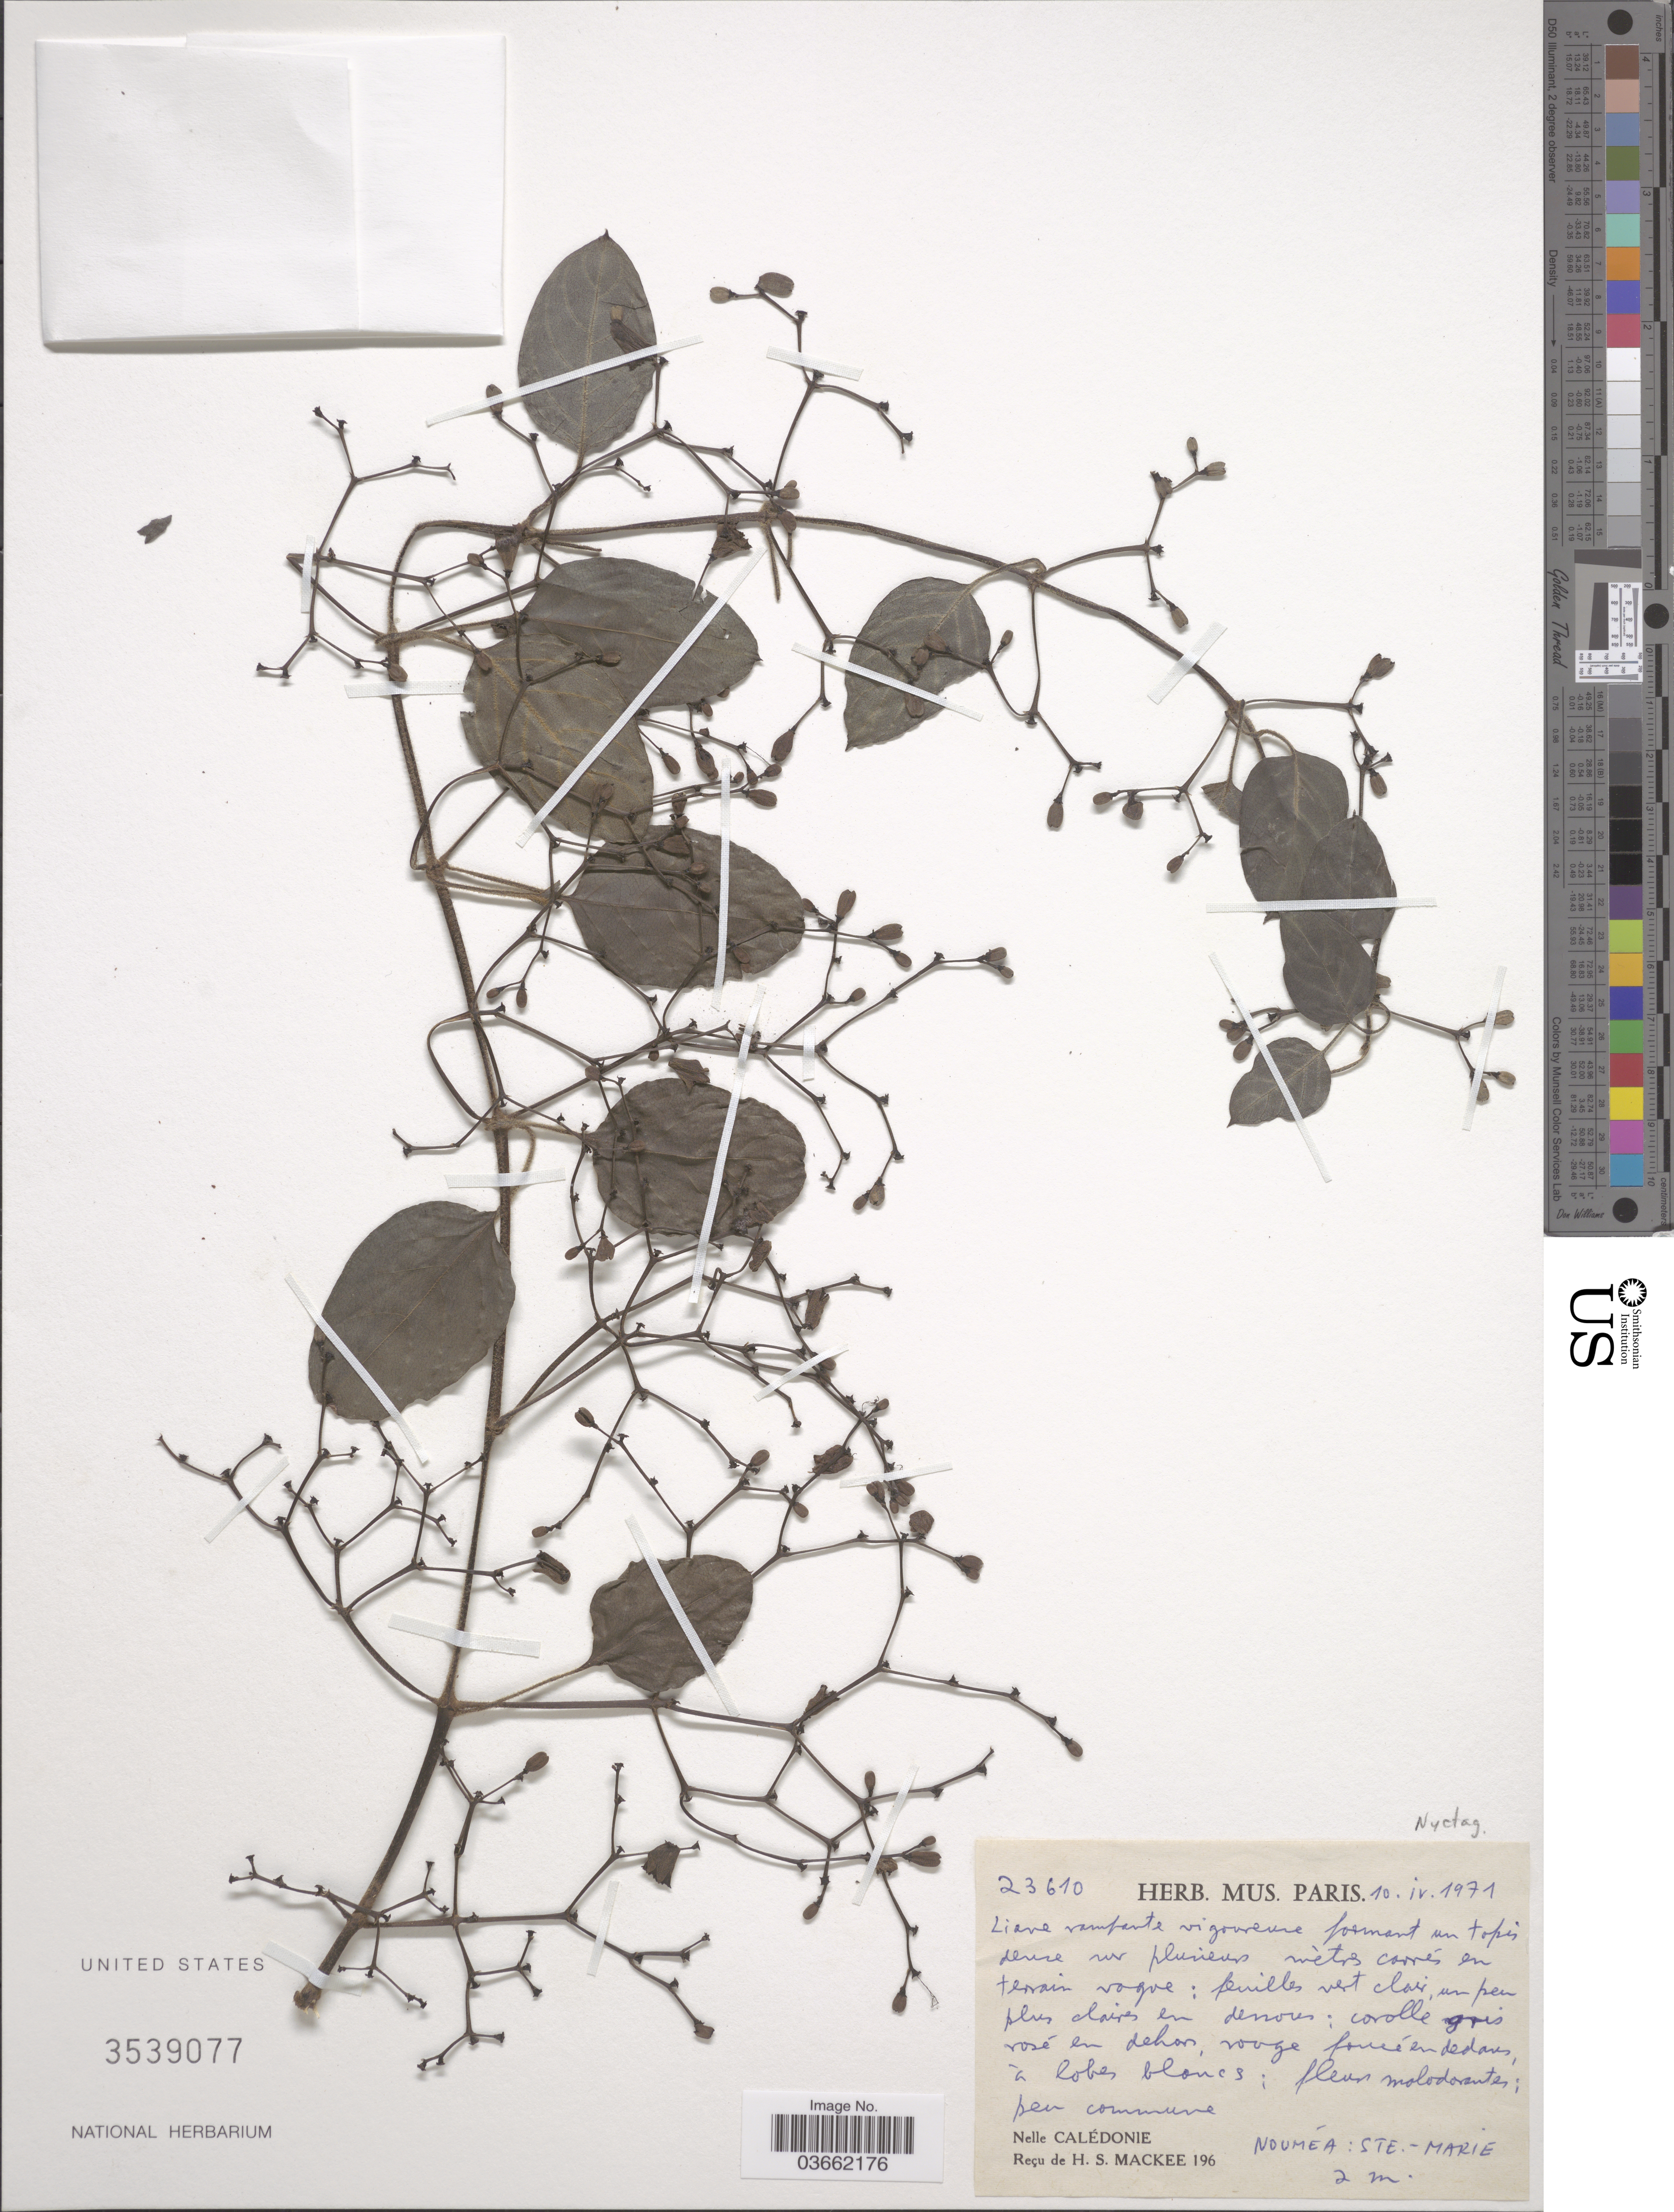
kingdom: Plantae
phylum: Tracheophyta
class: Magnoliopsida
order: Caryophyllales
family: Nyctaginaceae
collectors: ex herb. Mus. Paris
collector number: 23610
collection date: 1971-04-10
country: New Caledonia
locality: Nelle Calédonie. Nouméa: Ste. - Marie.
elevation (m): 2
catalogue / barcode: US 3539077